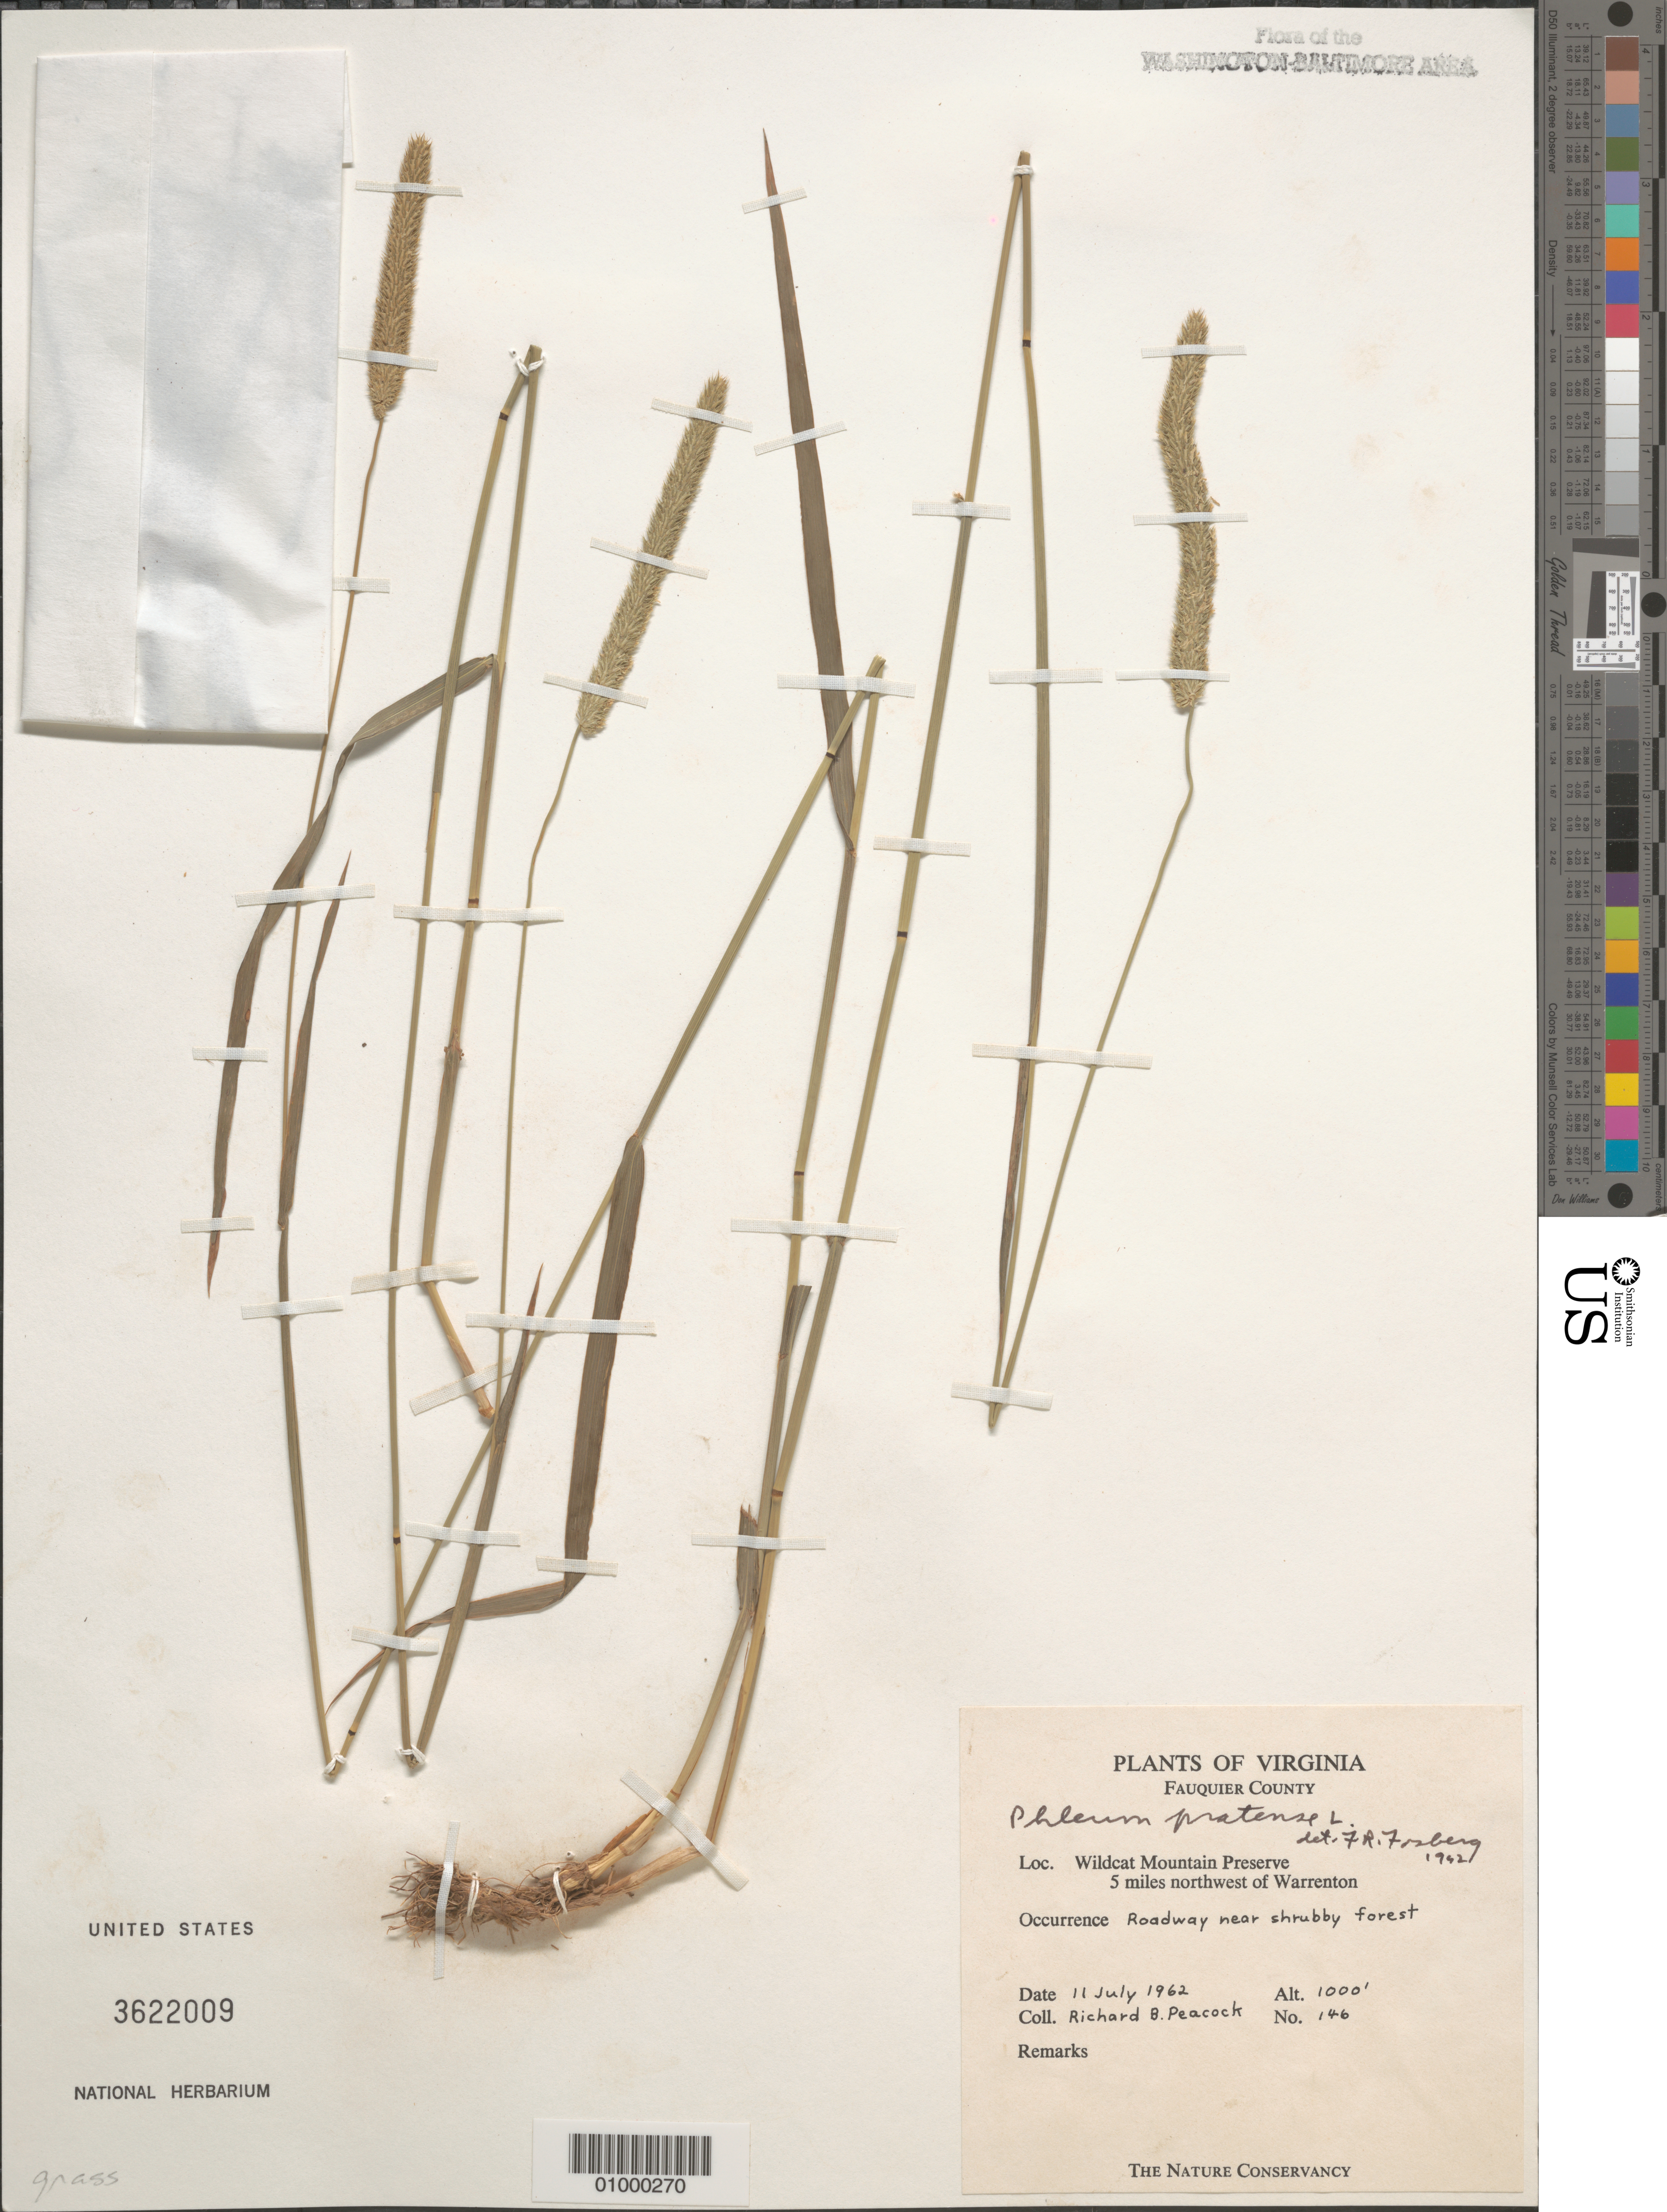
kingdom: Plantae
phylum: Tracheophyta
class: Liliopsida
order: Poales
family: Poaceae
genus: Phleum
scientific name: Phleum pratense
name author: L.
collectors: R. Peacock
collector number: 146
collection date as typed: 11 Jul 1962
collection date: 1962-07-11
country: United States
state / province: Virginia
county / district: Fauquier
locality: Wildcat Mountain Preserve, 5 miles northwest of Warrenton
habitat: roadway near shrubby forest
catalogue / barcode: US 3622009